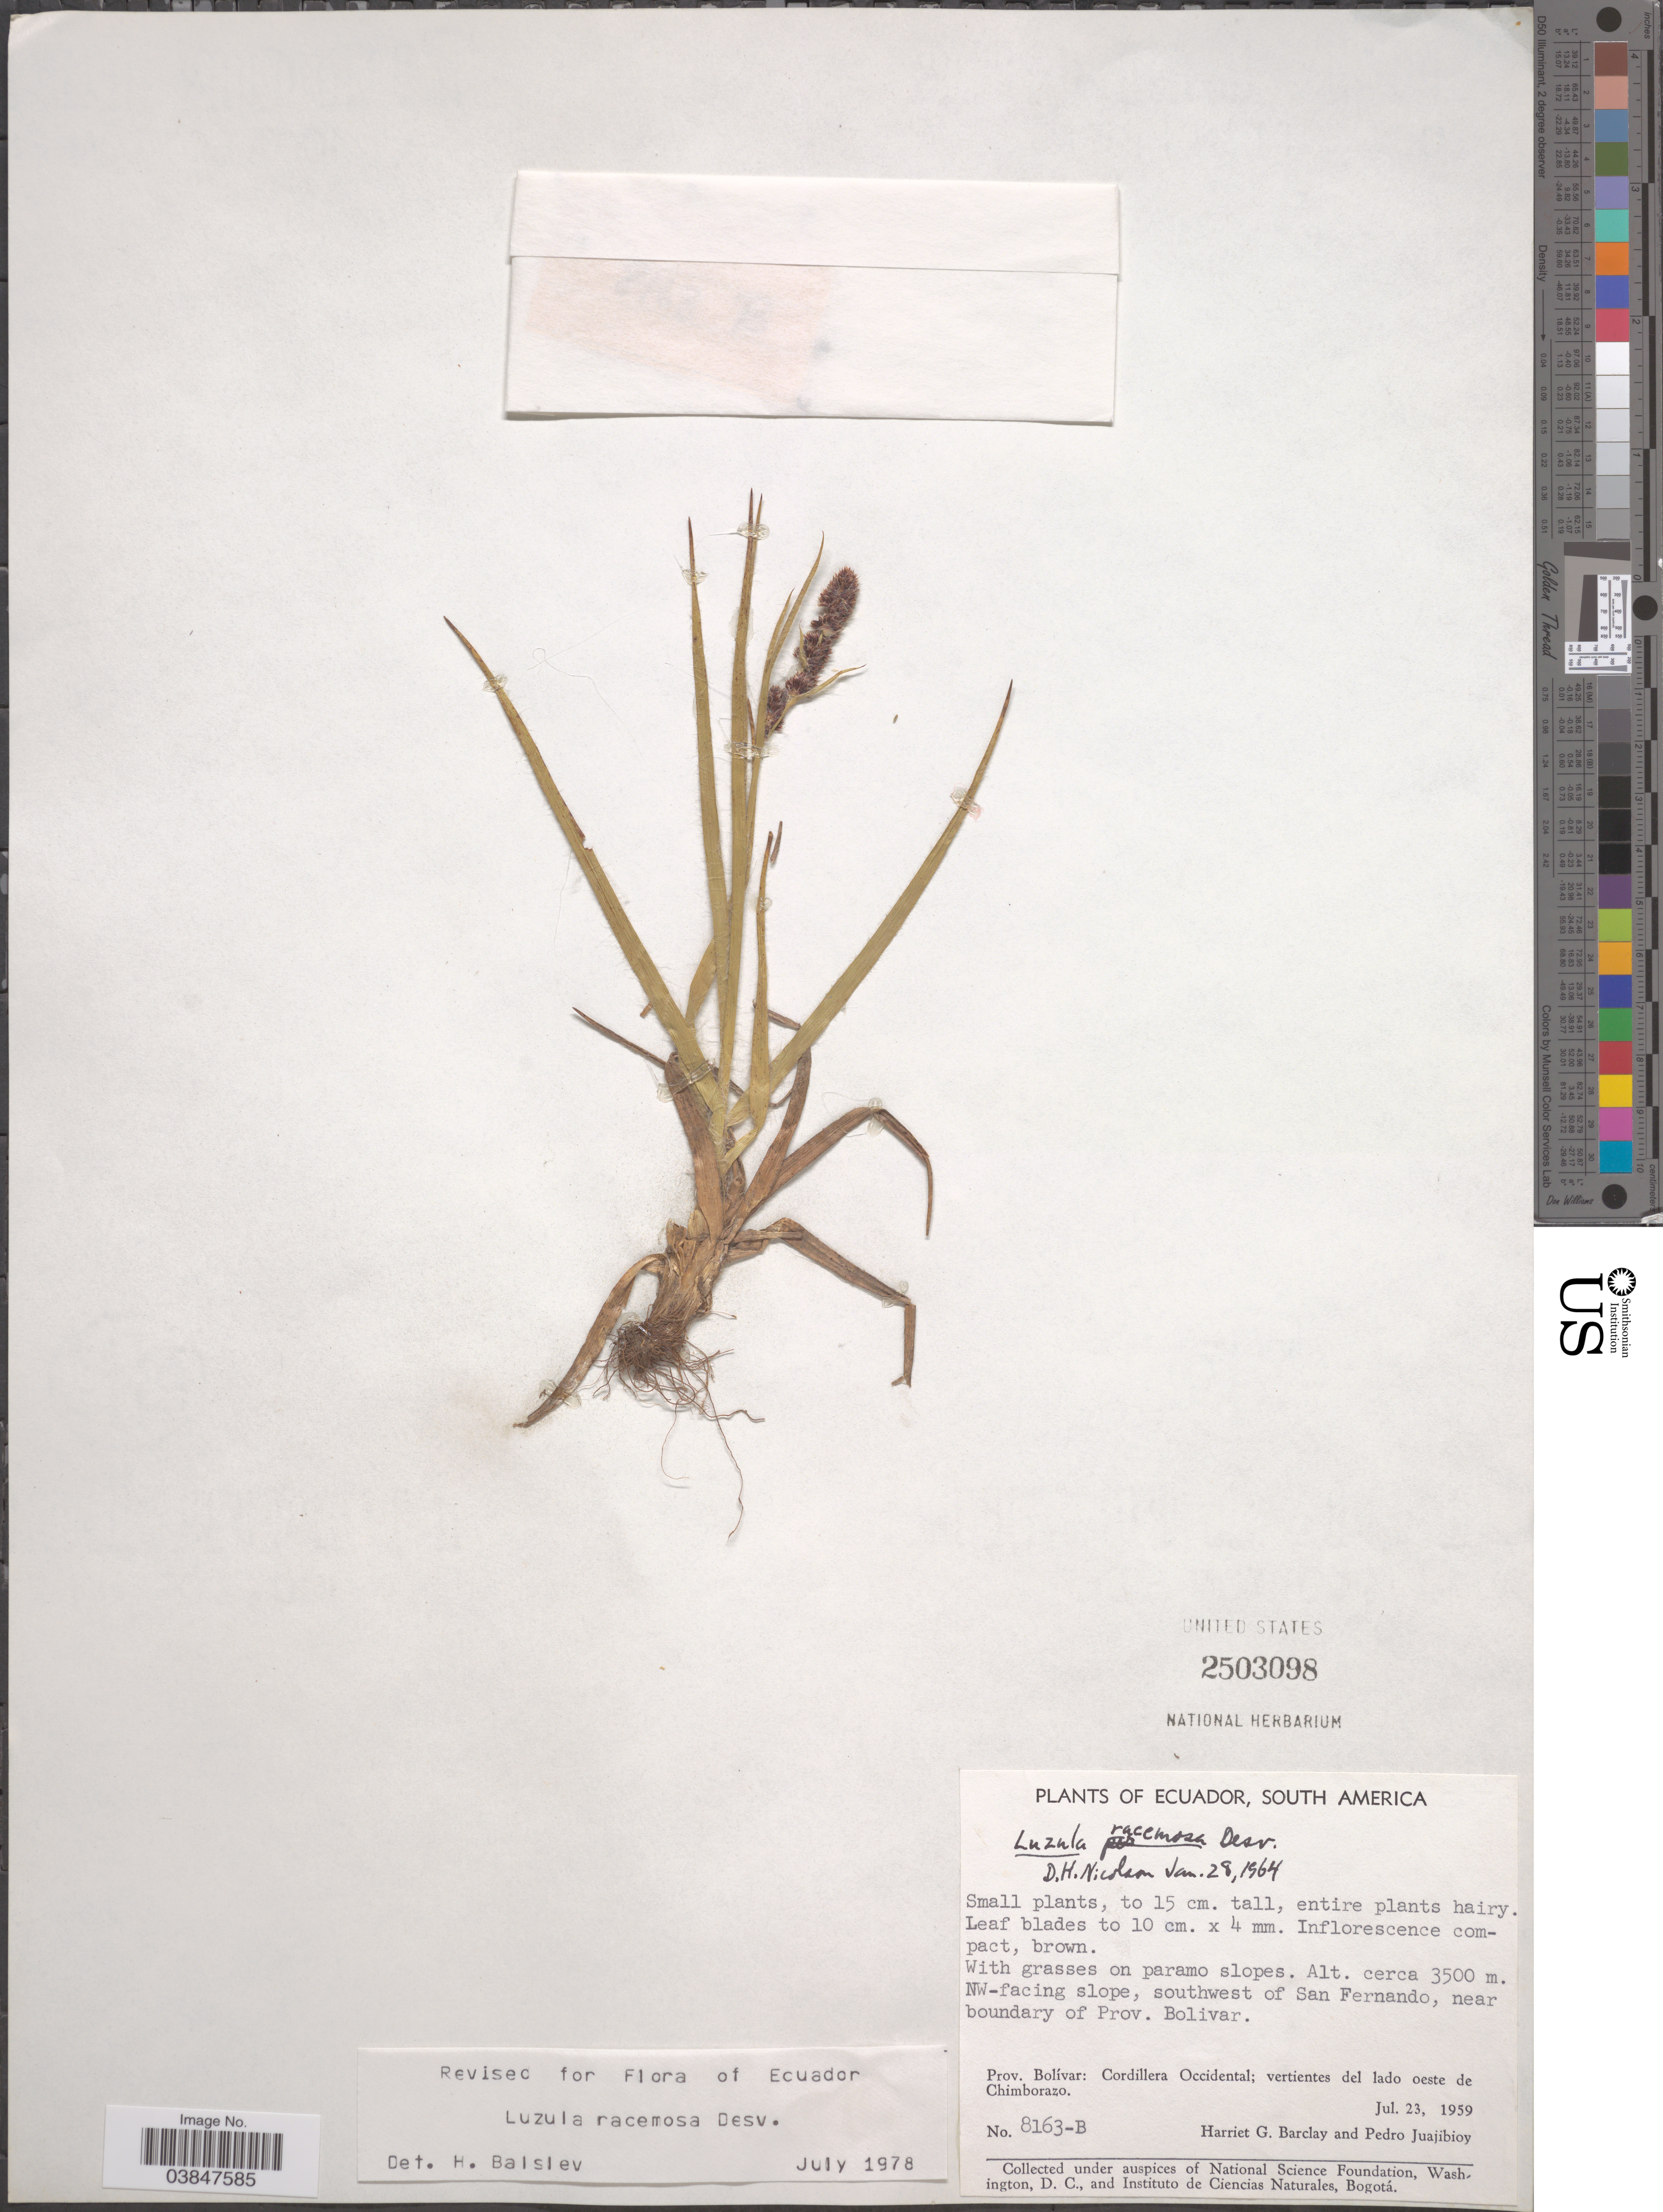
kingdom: Plantae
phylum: Tracheophyta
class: Liliopsida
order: Poales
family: Juncaceae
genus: Luzula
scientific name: Luzula racemosa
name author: Desv.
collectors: H. G. Barclay & P. Juajibioy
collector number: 8163-B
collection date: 1959-07-23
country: Ecuador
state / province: Bolívar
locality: NW-facing slope, southwest of San Fernando, near boundary of Prov. Bolivar. Cordillera Central; vertientes del lado oeste de Chimborazo.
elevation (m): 3500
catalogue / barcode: US 2503098